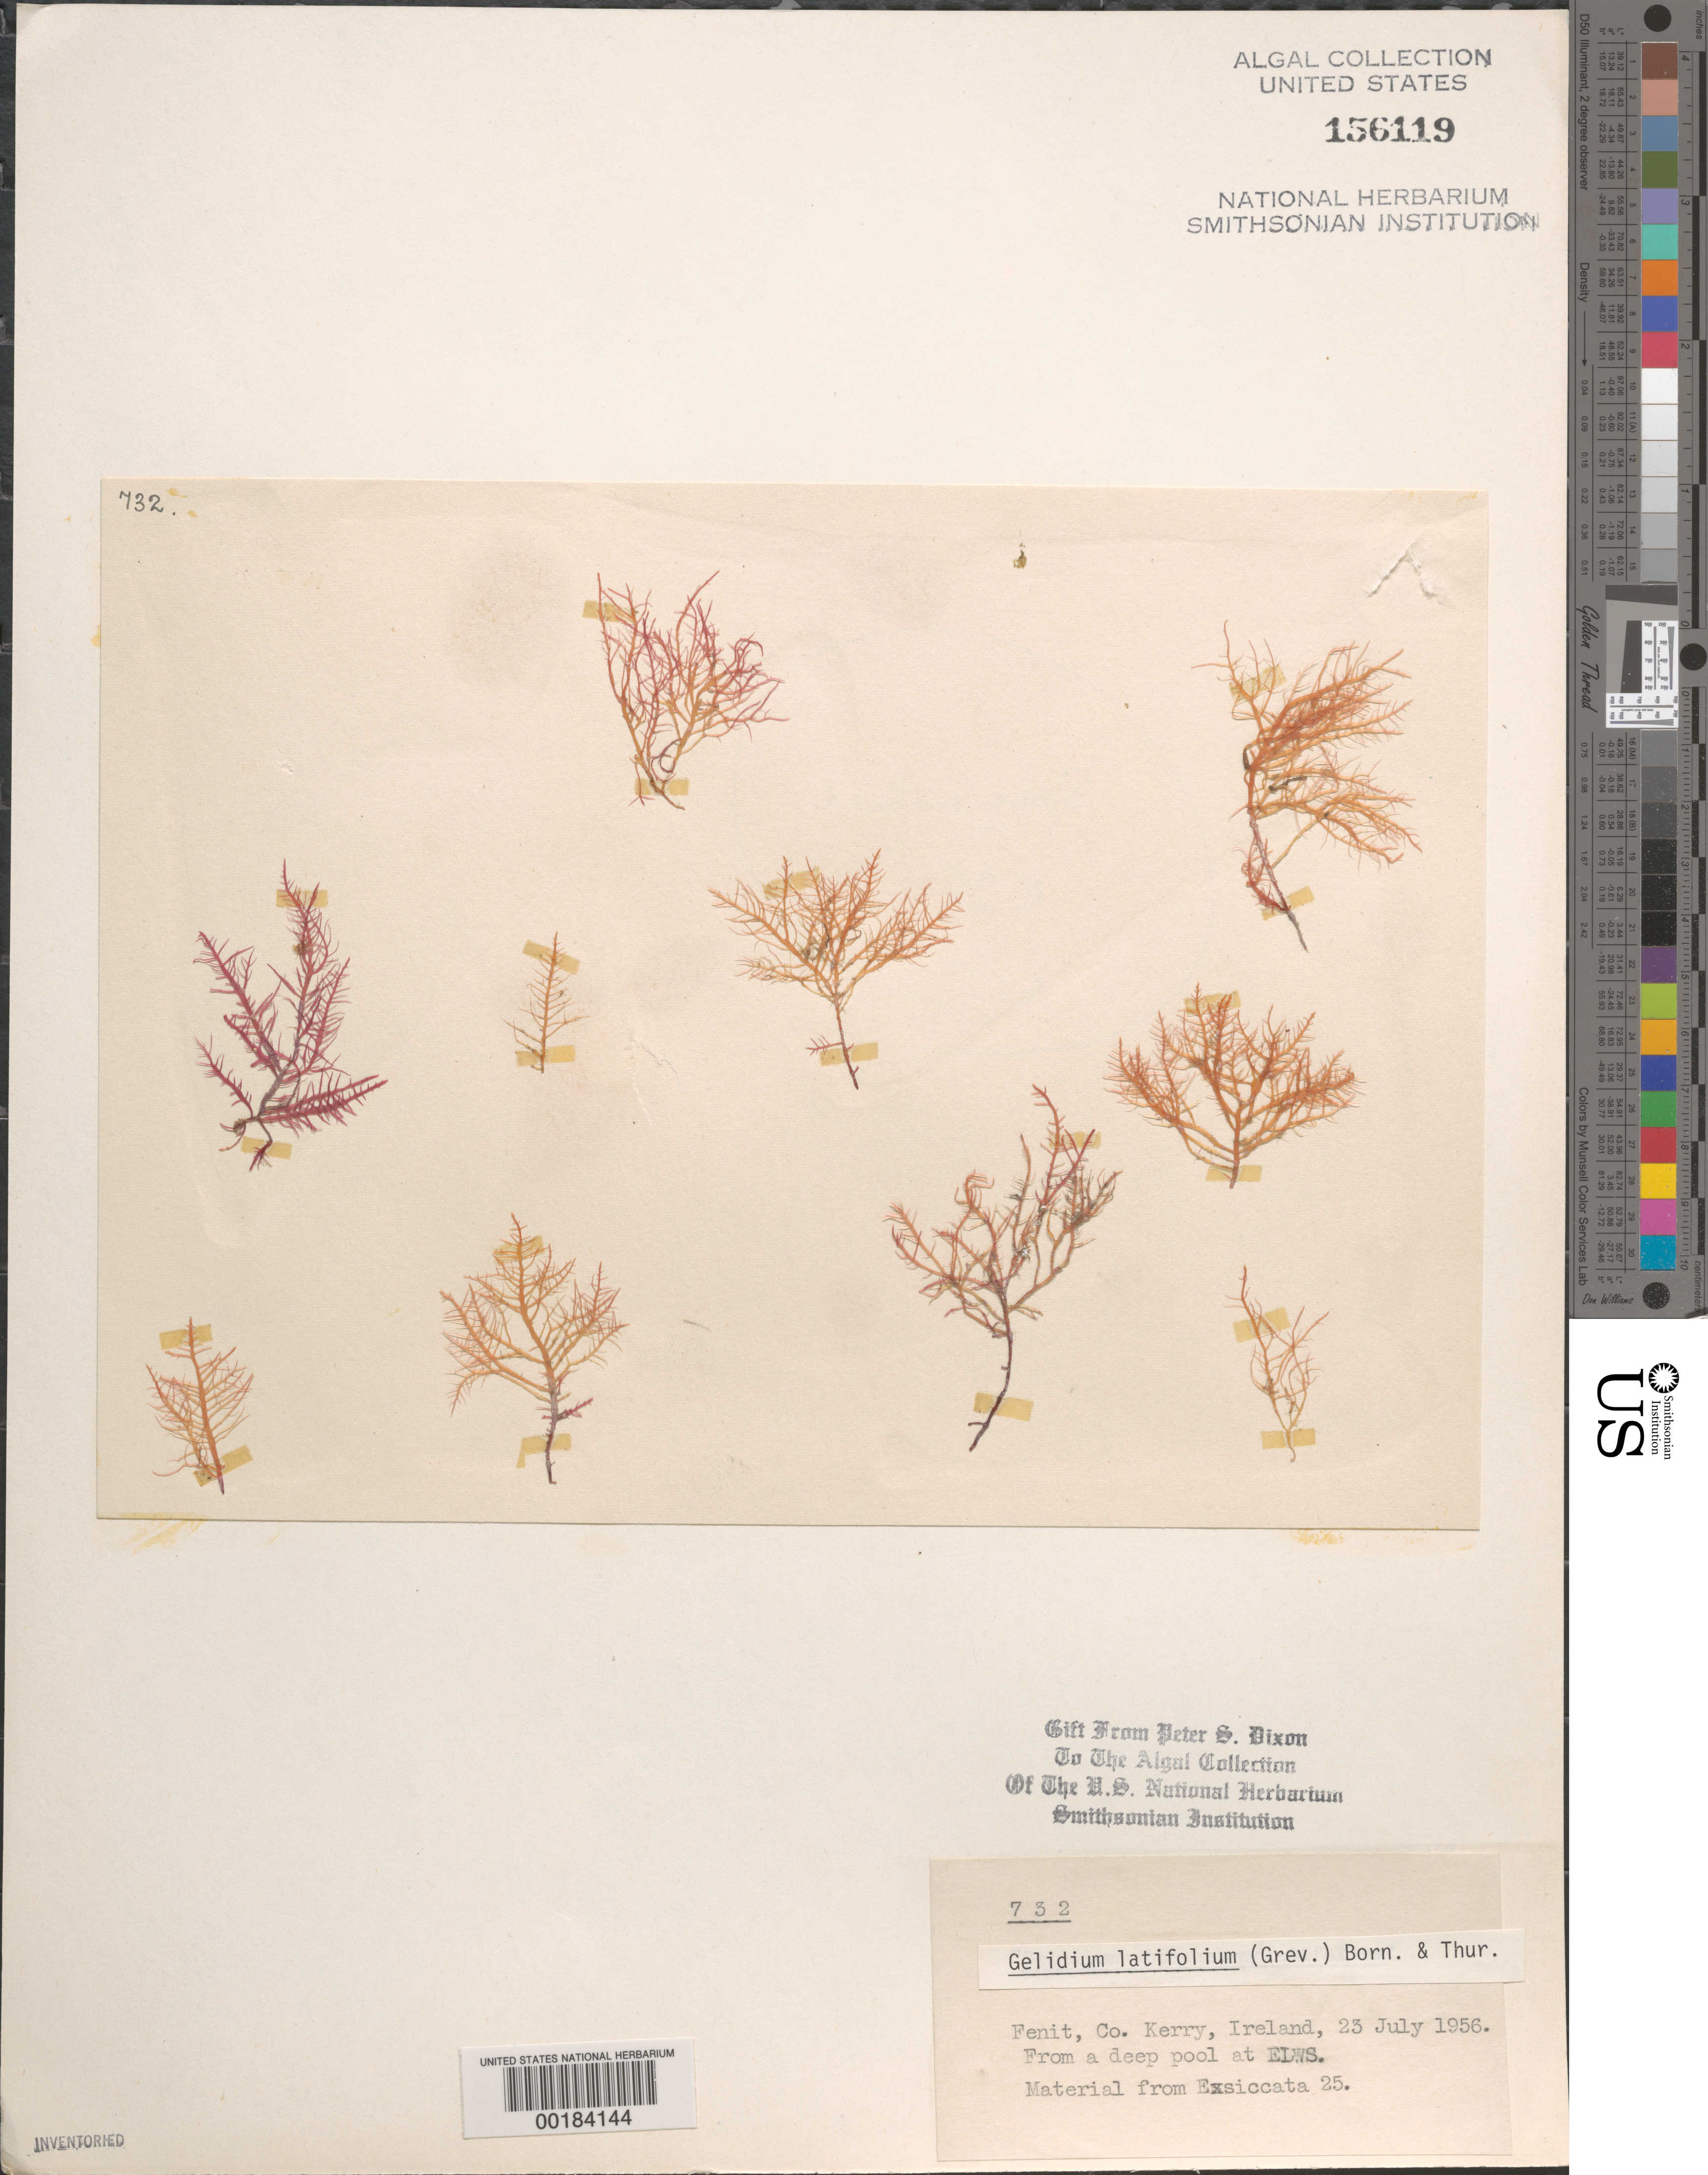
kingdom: Plantae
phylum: Rhodophyta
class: Florideophyceae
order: Gelidiales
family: Gelidiaceae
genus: Gelidium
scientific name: Gelidium spinosum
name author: (S.G. Gmel.) P.C. Silva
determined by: Algae name updating Project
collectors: P. S. Dixon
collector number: PSD 732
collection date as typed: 23 Jul 1956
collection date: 1956-07-23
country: Ireland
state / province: Munster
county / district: Kerry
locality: Fenit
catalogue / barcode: US 156119